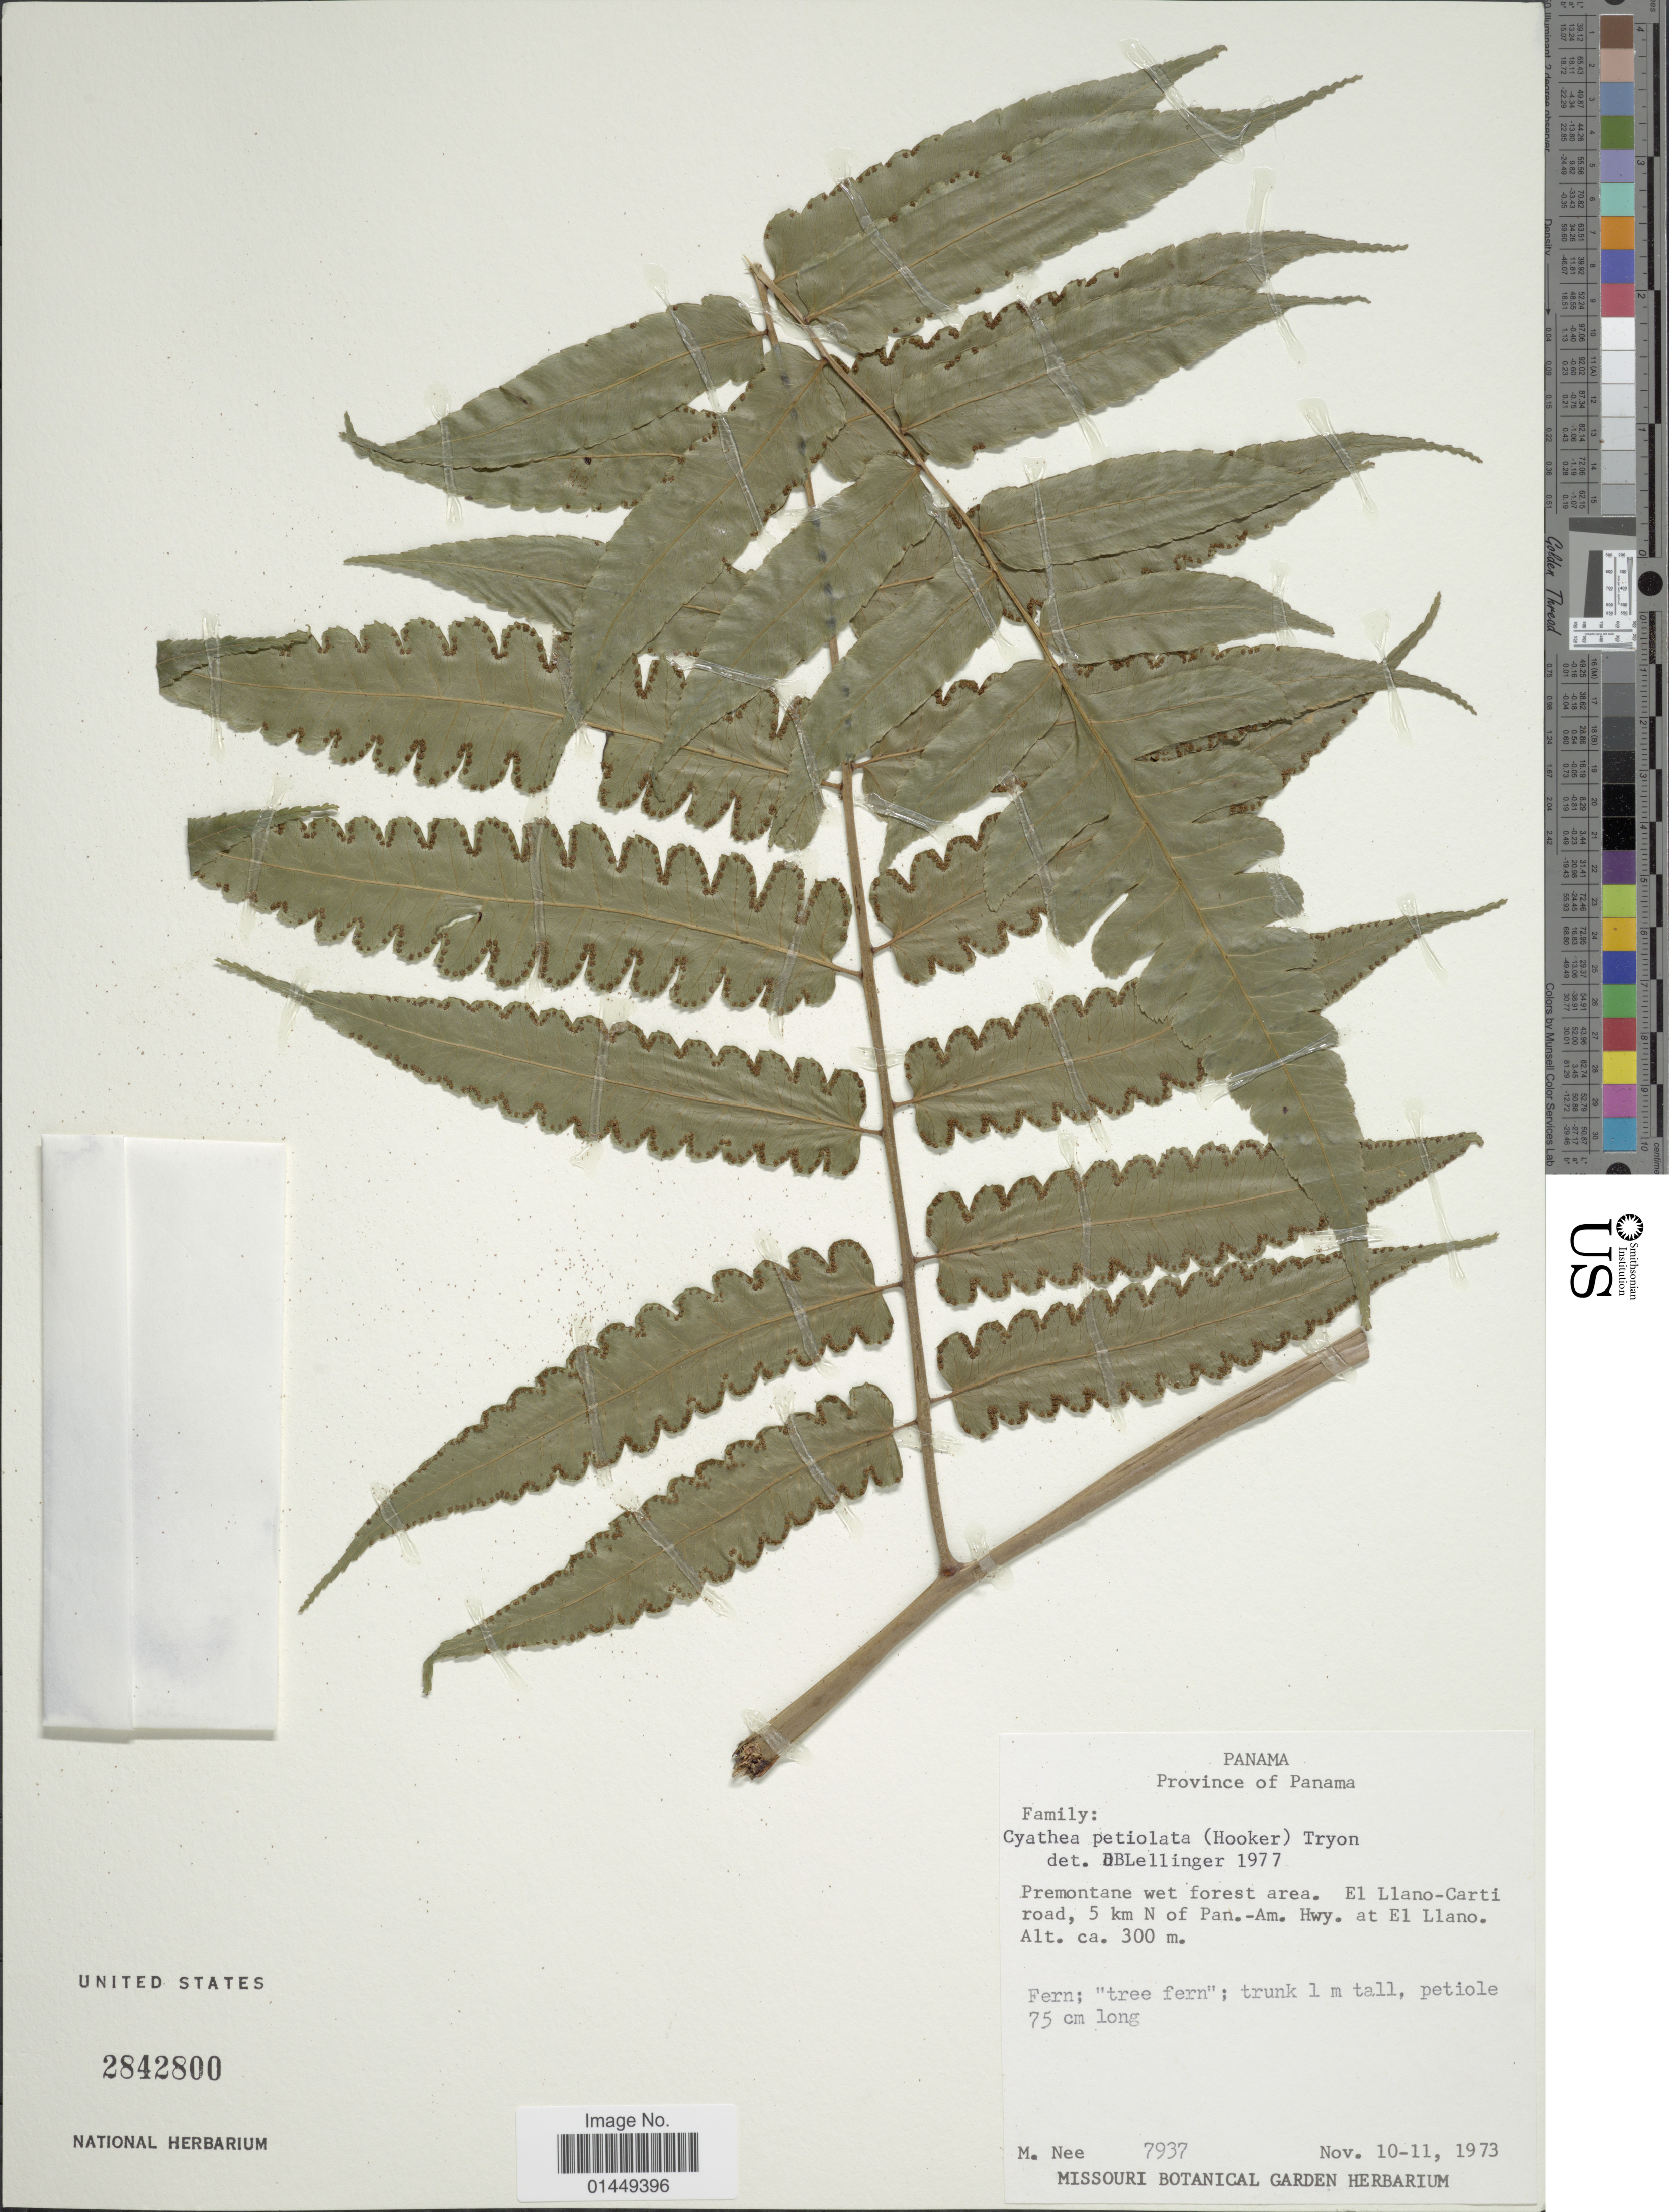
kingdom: Plantae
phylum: Tracheophyta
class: Polypodiopsida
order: Cyatheales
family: Cyatheaceae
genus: Cyathea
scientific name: Cyathea petiolata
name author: (Hook.) R.M. Tryon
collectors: M. Nee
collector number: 7937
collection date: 1973-11-10/1973-11-11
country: Panama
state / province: Panamá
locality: Province of Panama. Premontane wet forest area. El Llano-Carti road, 5 km N of Pan.-Am. Hwy. at El Llano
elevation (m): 300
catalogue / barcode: US 2842800